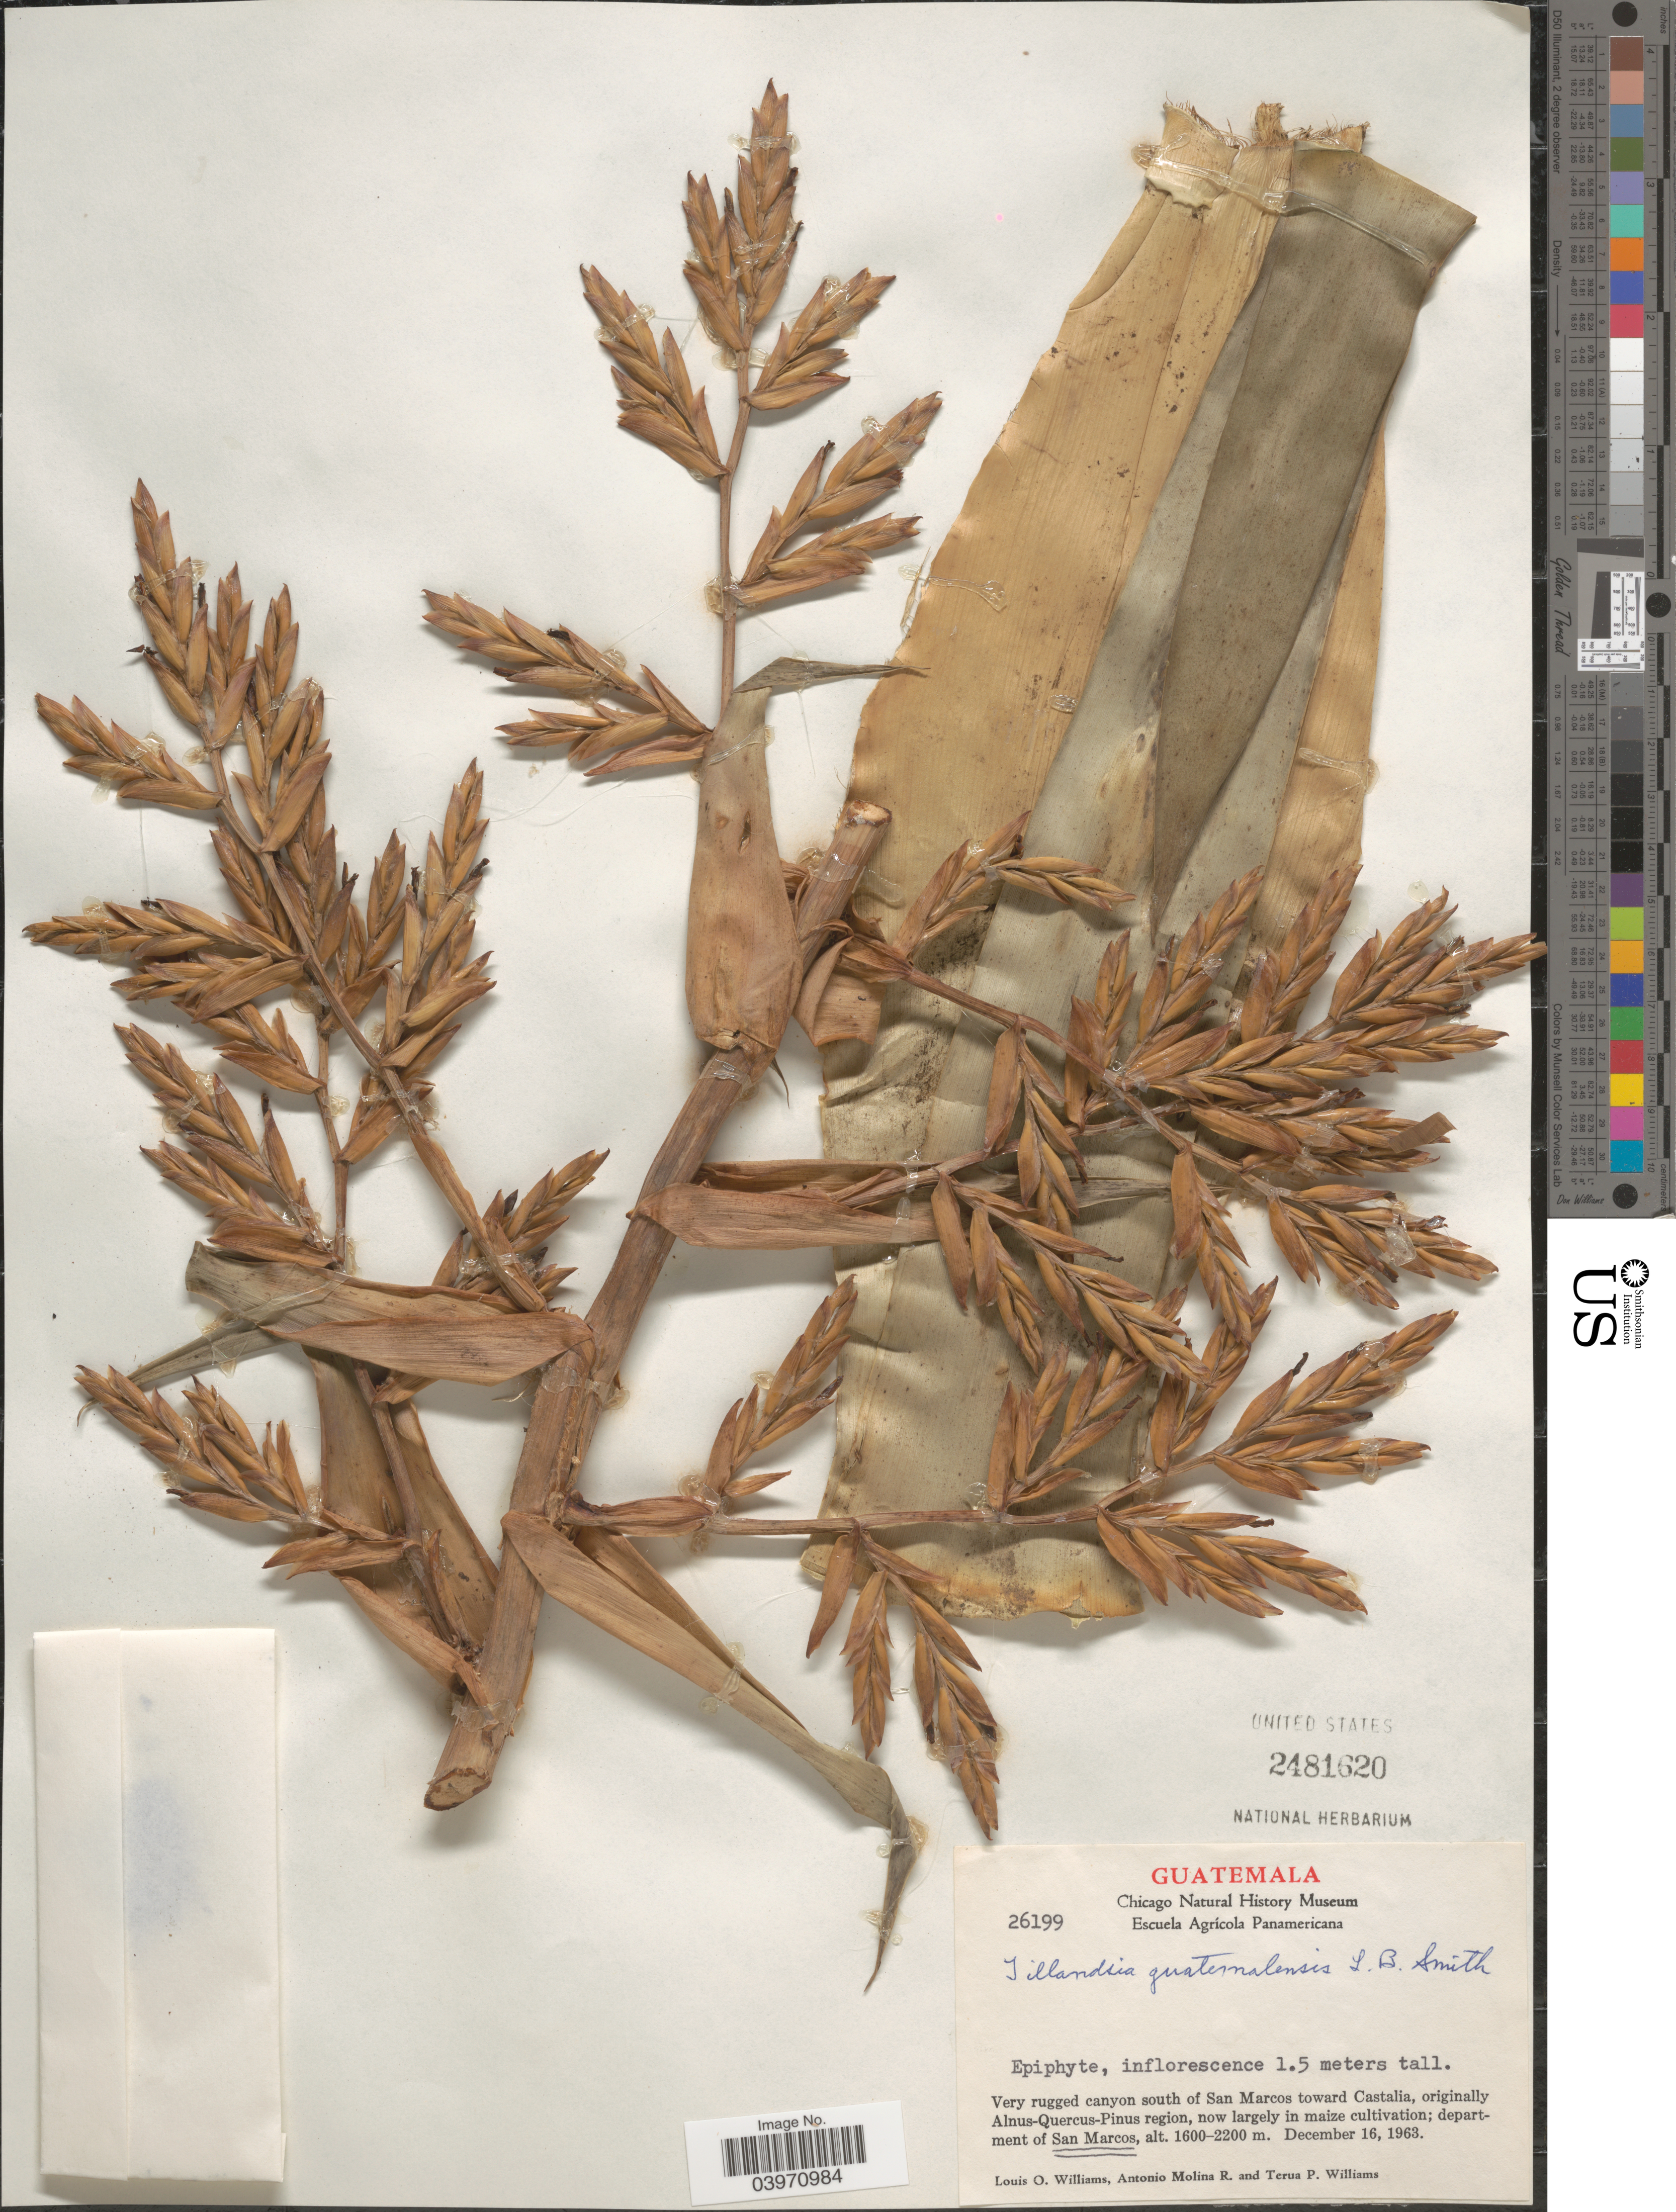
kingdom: Plantae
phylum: Tracheophyta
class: Liliopsida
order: Poales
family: Bromeliaceae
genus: Tillandsia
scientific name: Tillandsia guatemalensis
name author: L.B. Sm.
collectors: L. O. Williams, A. Molina R. & T. Williams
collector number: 26199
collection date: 1963-12-16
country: Guatemala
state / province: San Marcos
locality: Very rugged canyon south of San Marcos toward Castalia, orginally Alnus-Quercus-Pinus region, now largely in maize cultivation; department of San Marcos.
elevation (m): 1600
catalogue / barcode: US 2481620